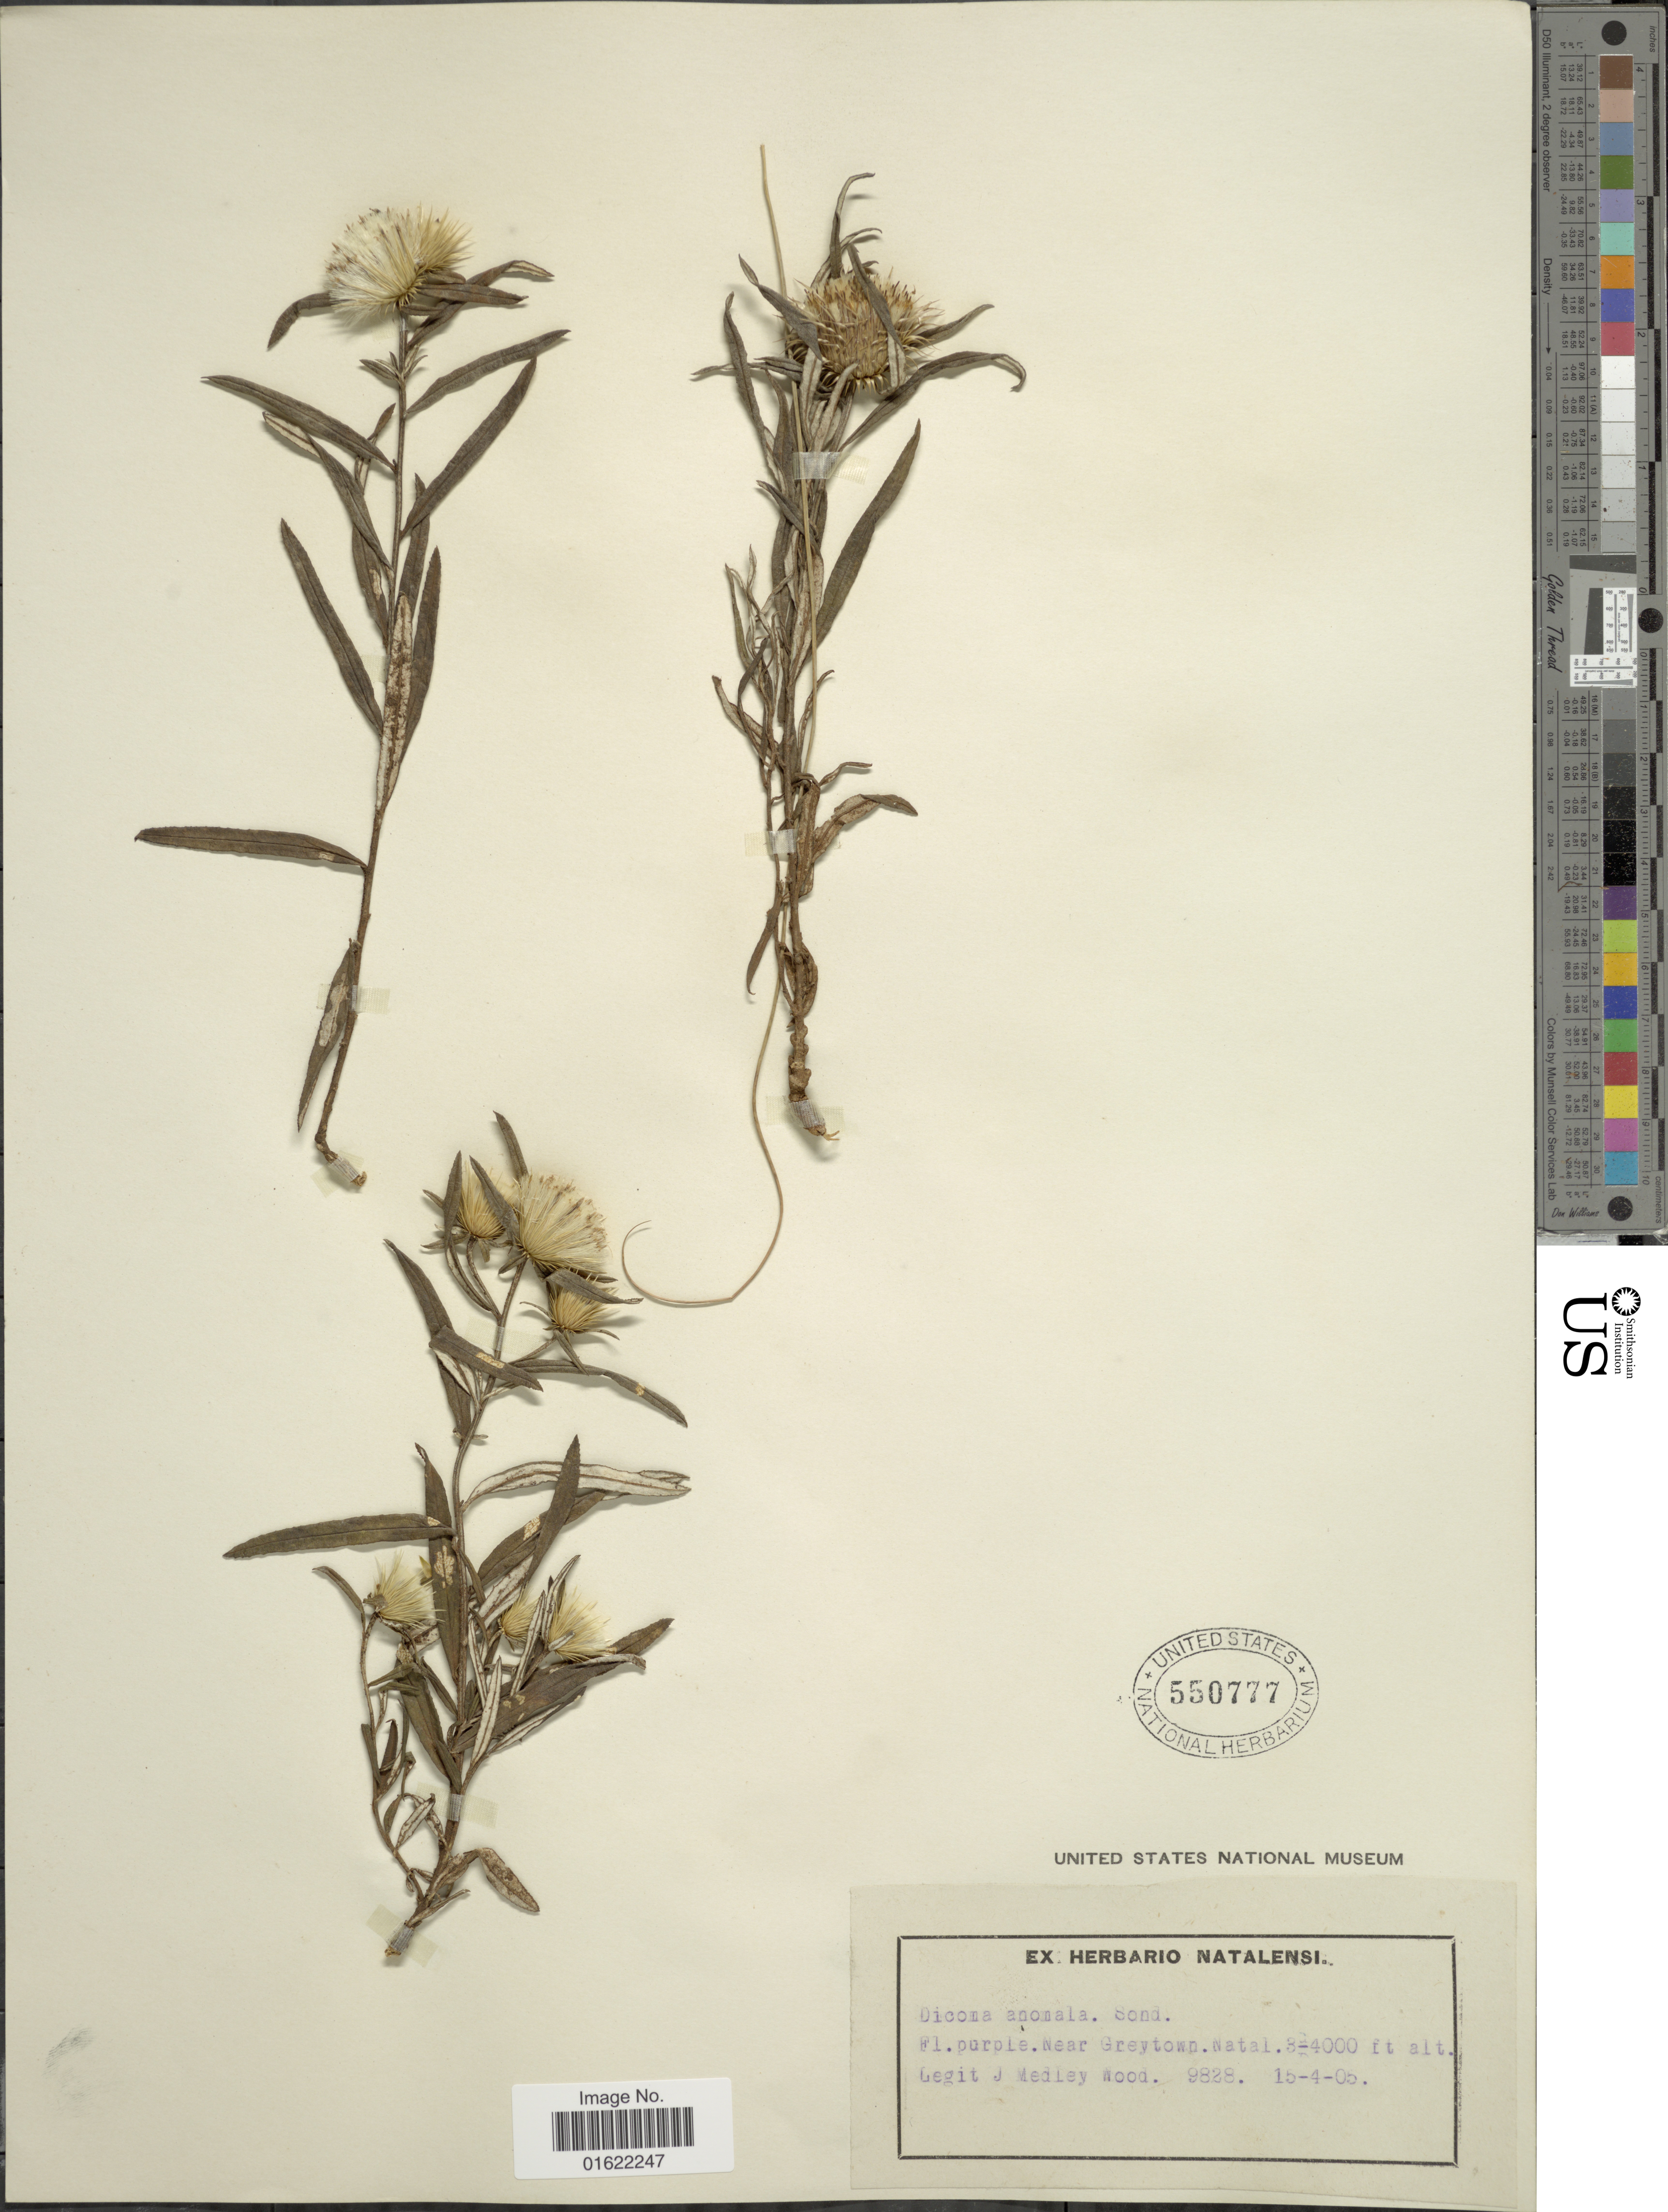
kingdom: Plantae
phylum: Tracheophyta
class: Magnoliopsida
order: Asterales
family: Asteraceae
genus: Dicoma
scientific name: Dicoma anomala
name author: Sond.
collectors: J. Medley Wood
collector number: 9828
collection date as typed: Transcribed d/m/y: 15/4/5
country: South Africa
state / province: KwaZulu-Natal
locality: Near Greytown Natal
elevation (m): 914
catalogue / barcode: US 550777